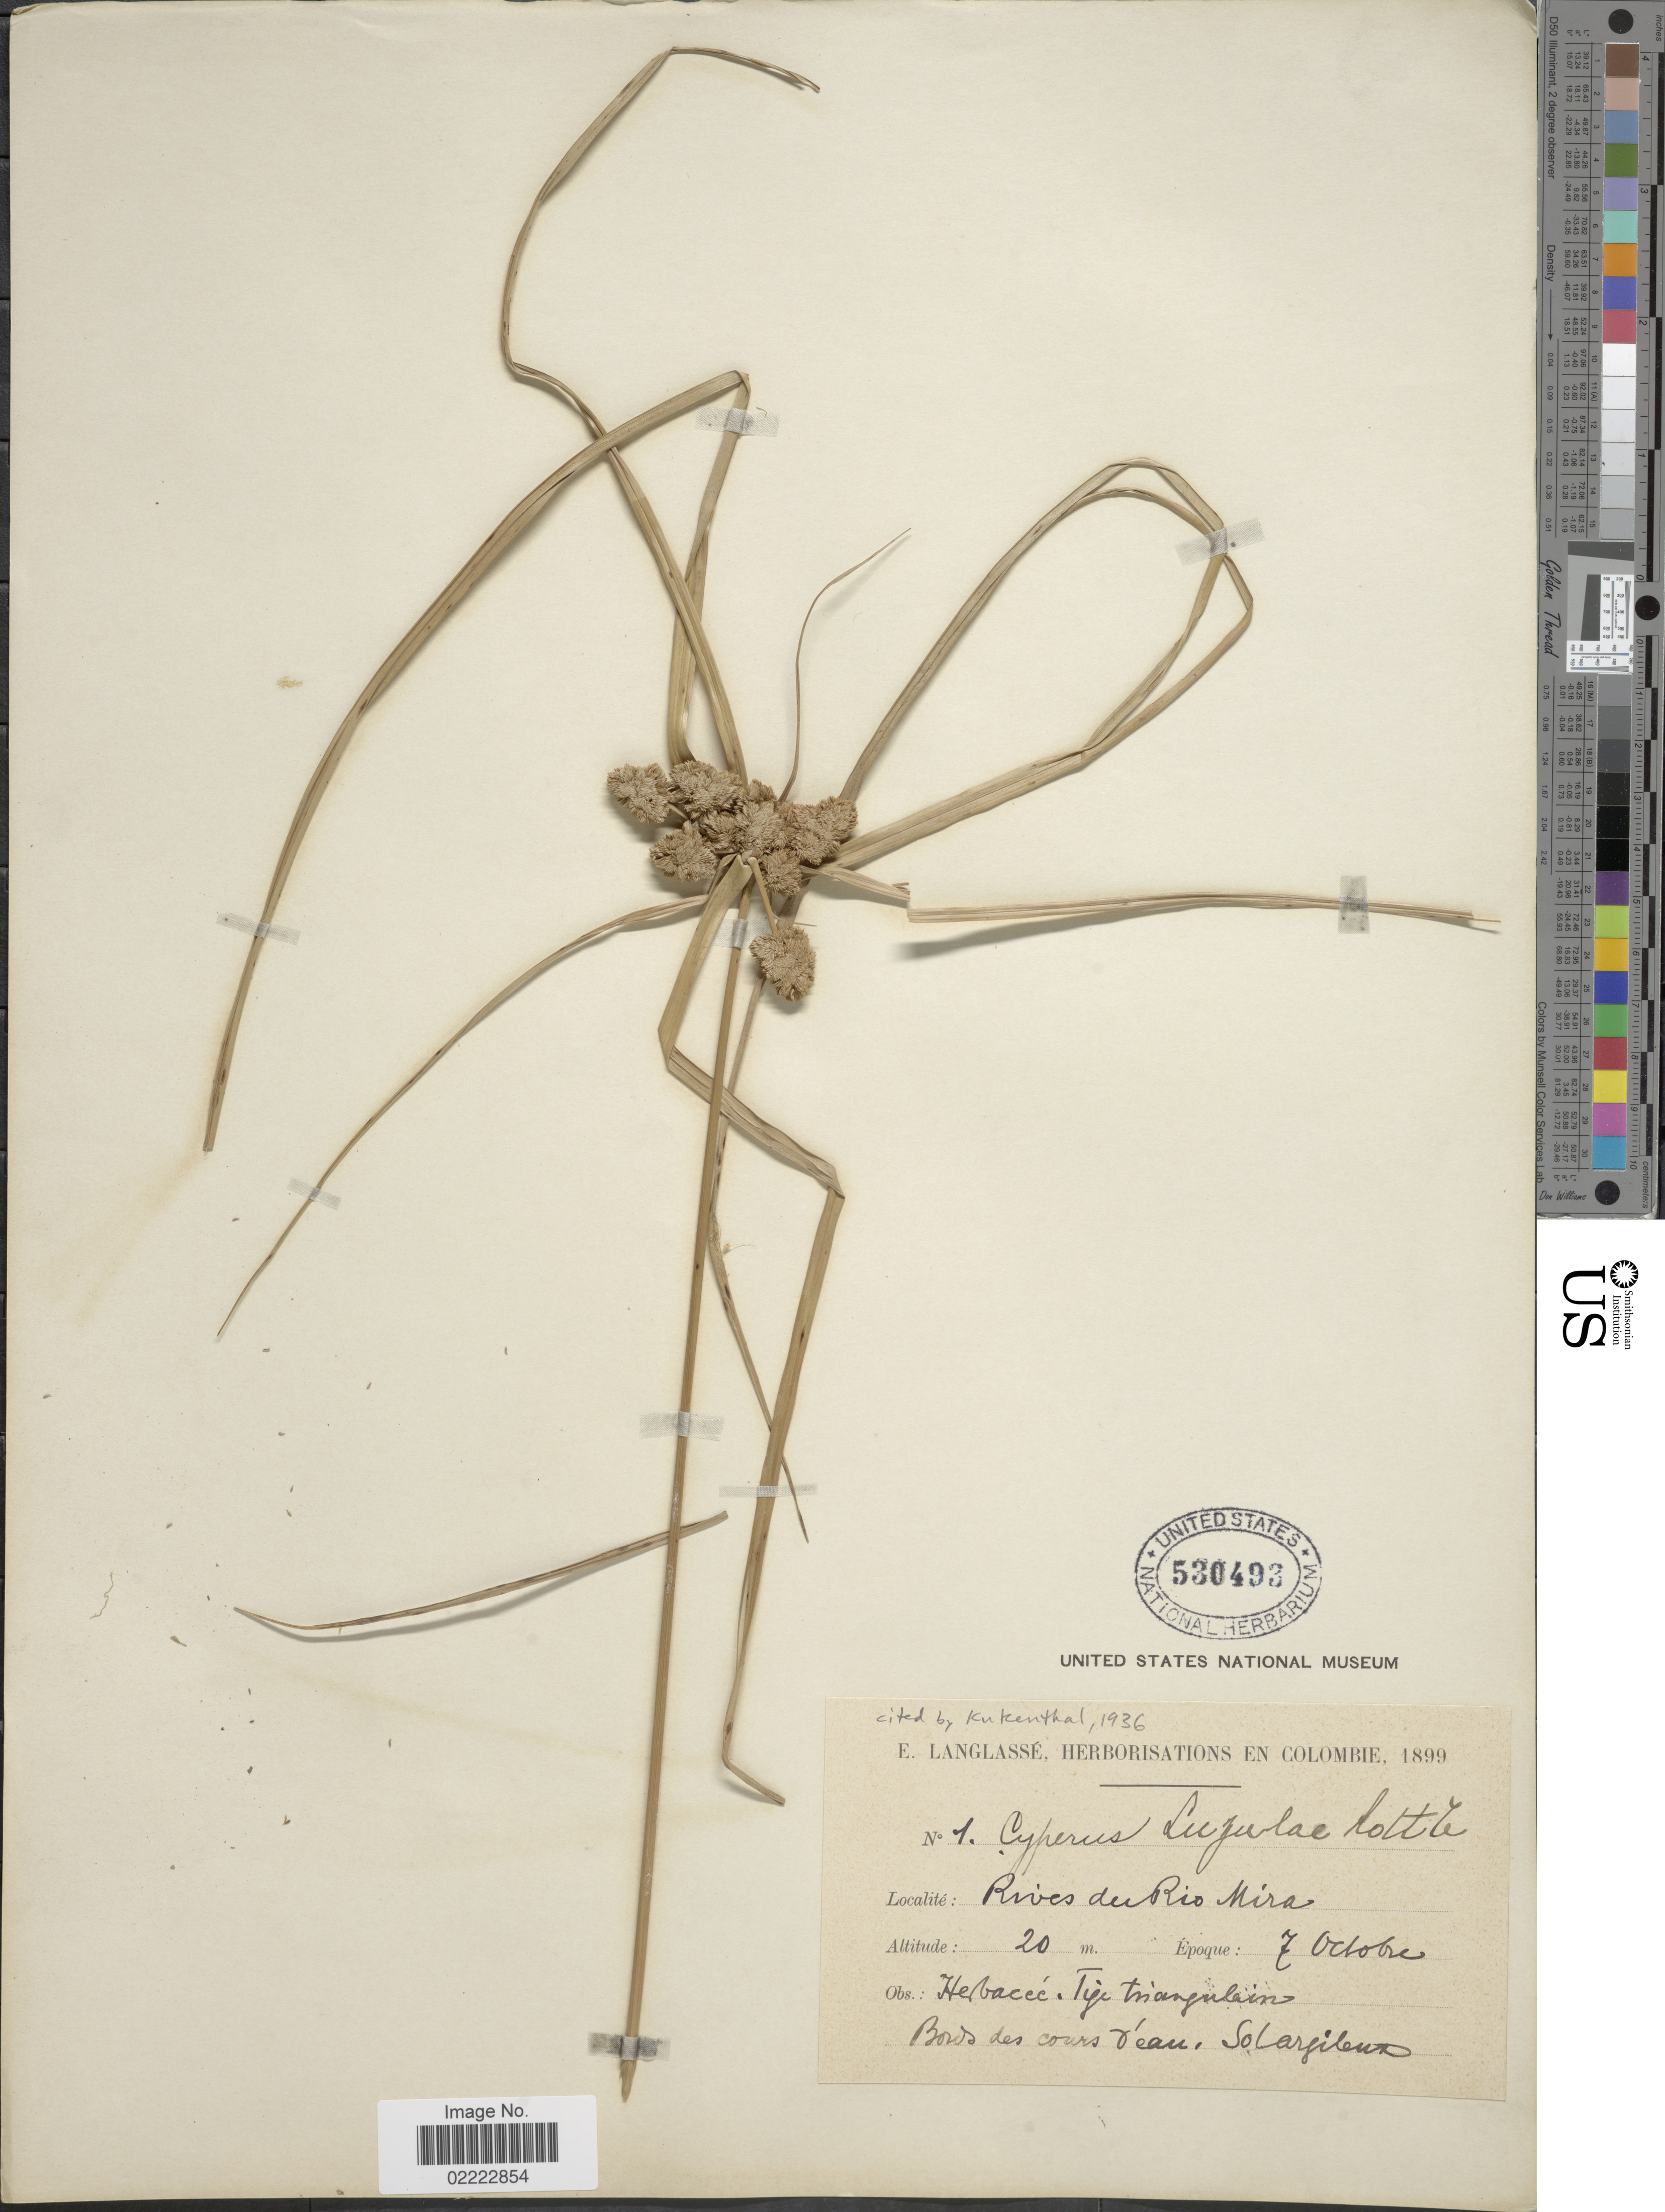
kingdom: Plantae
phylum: Tracheophyta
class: Liliopsida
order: Poales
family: Cyperaceae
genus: Cyperus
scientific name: Cyperus luzulae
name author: (L.) Rottb. ex Retz.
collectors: E. Langlassé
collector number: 1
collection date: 1899-10-07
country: Colombia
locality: Rivers du Rio Mira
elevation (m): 20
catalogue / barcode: US 530493